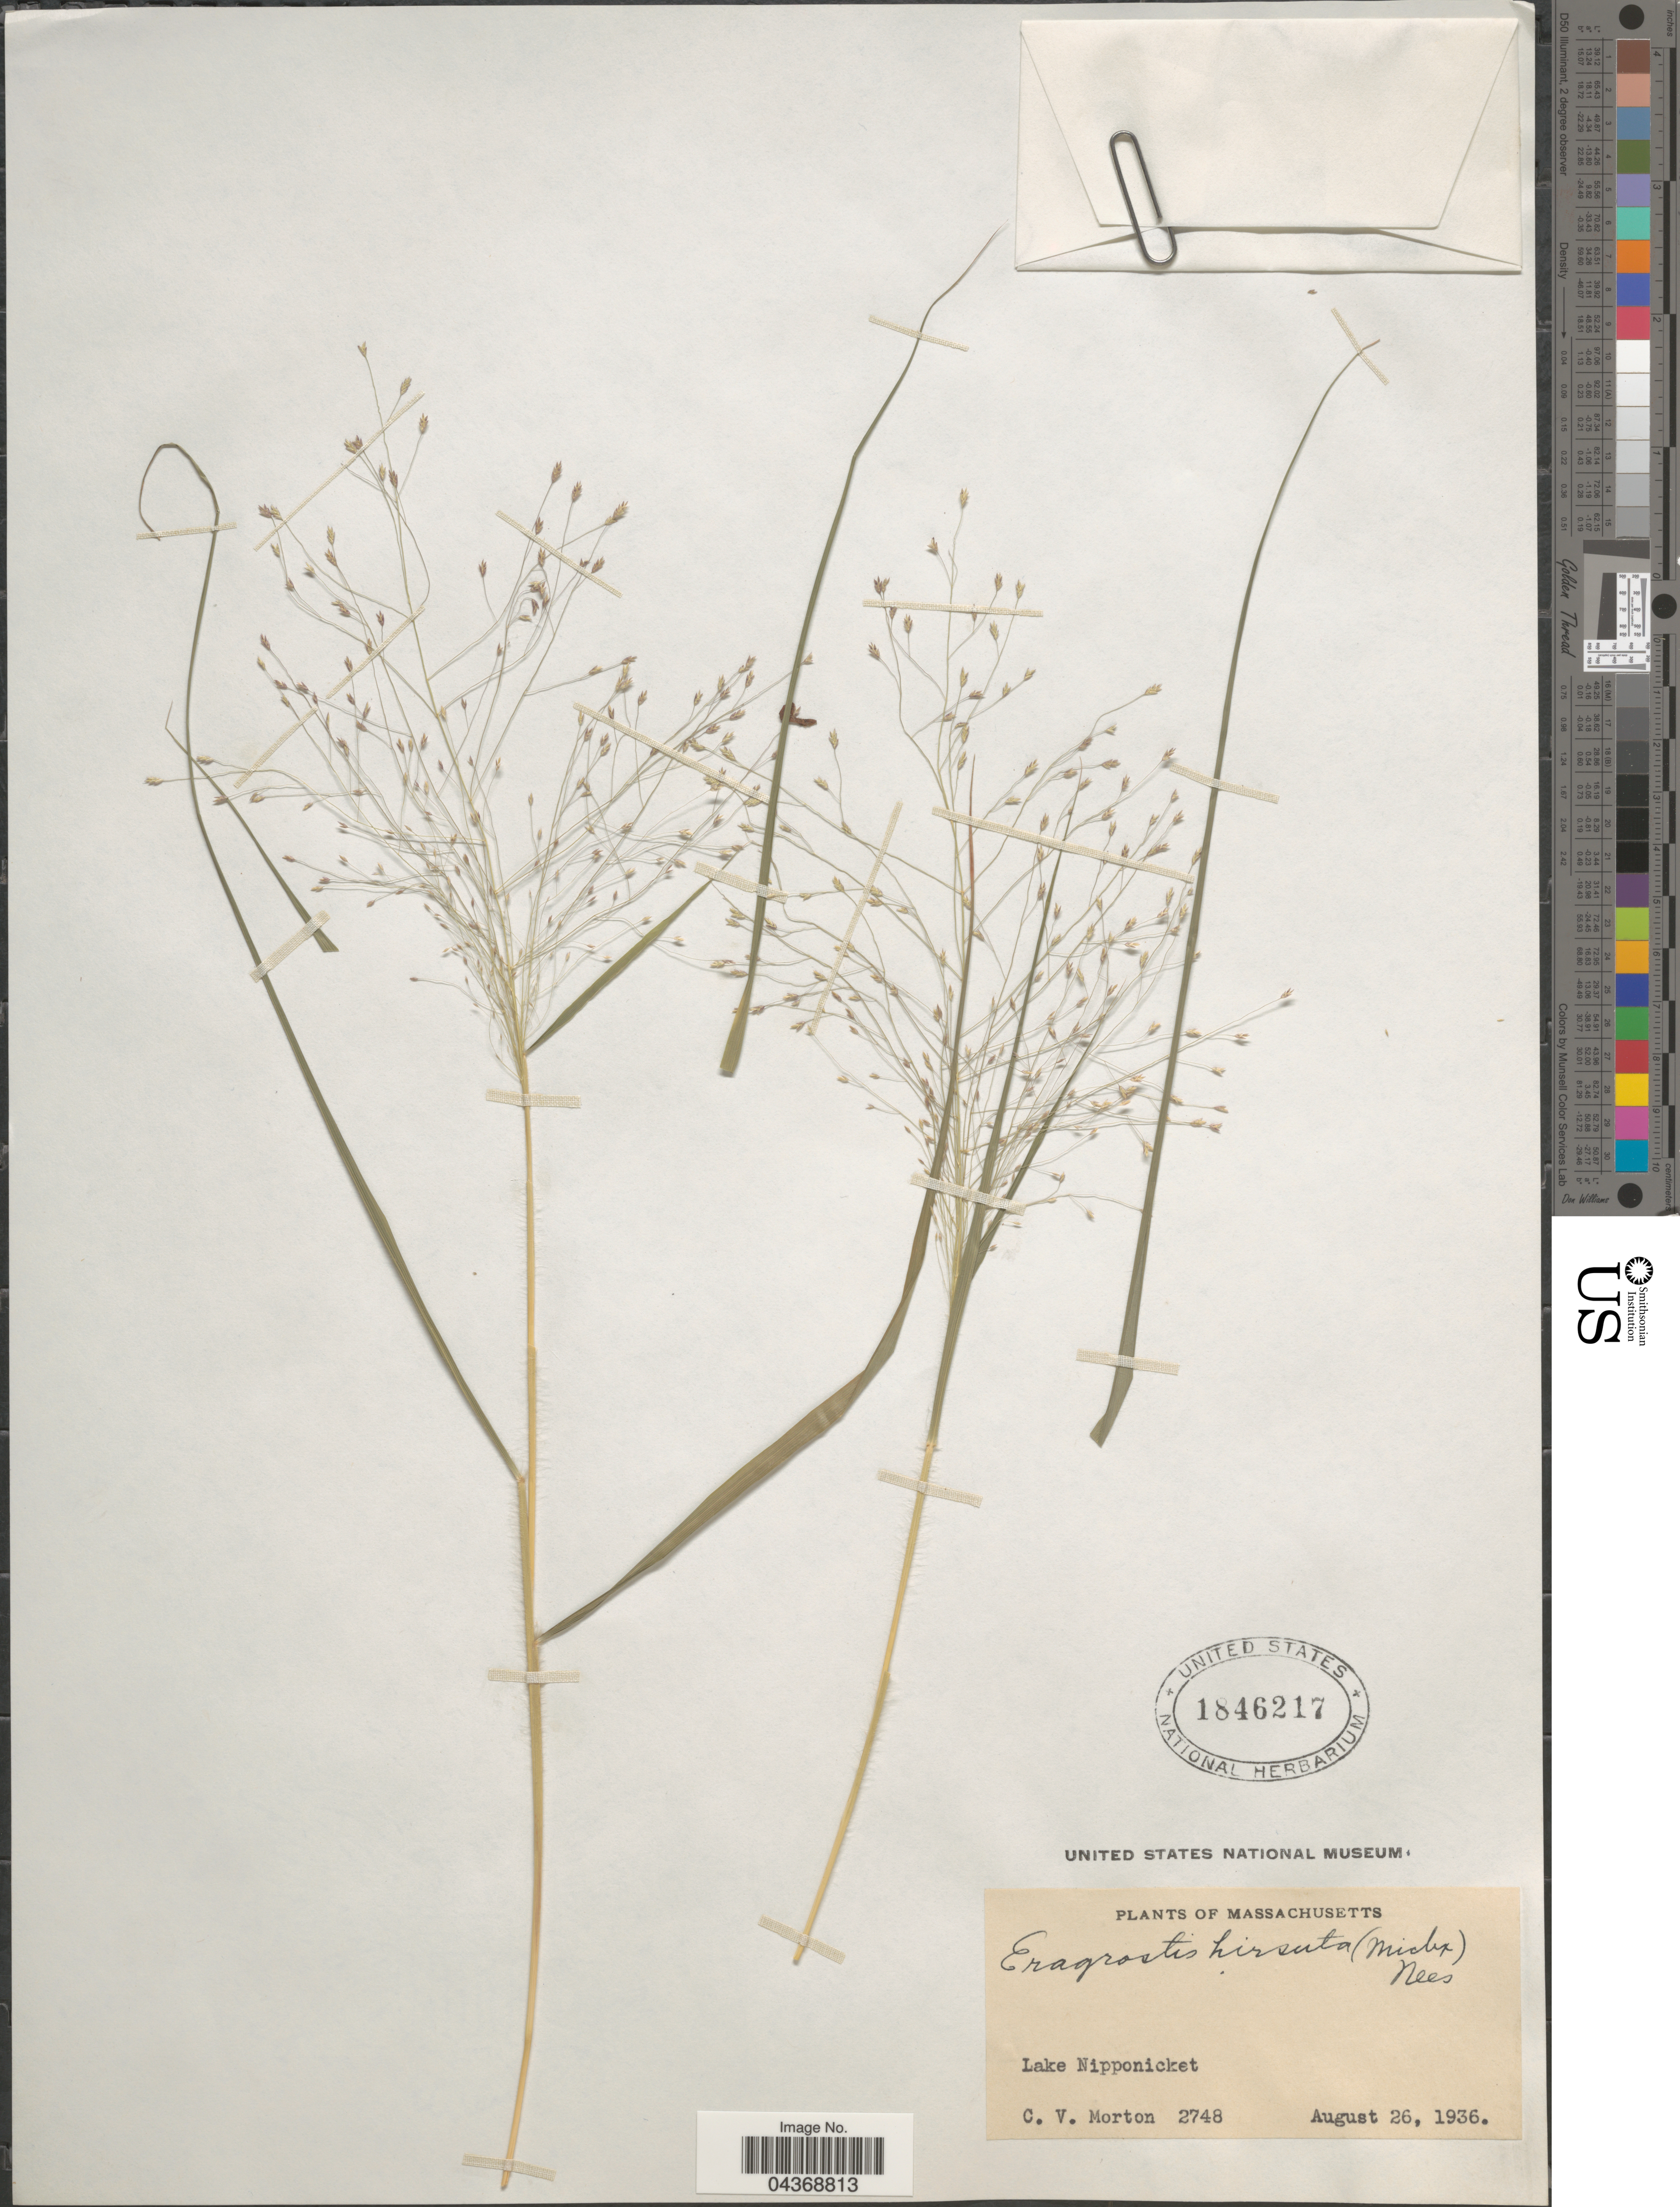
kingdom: Plantae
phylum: Tracheophyta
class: Liliopsida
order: Poales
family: Poaceae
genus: Eragrostis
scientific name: Eragrostis hypnoides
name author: (Lam.) Britton, Stearns & Poggenb.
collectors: C. V. Morton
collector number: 2748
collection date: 1936-08-26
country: United States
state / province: Massachusetts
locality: Lake Nipponicket.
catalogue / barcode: US 1846217